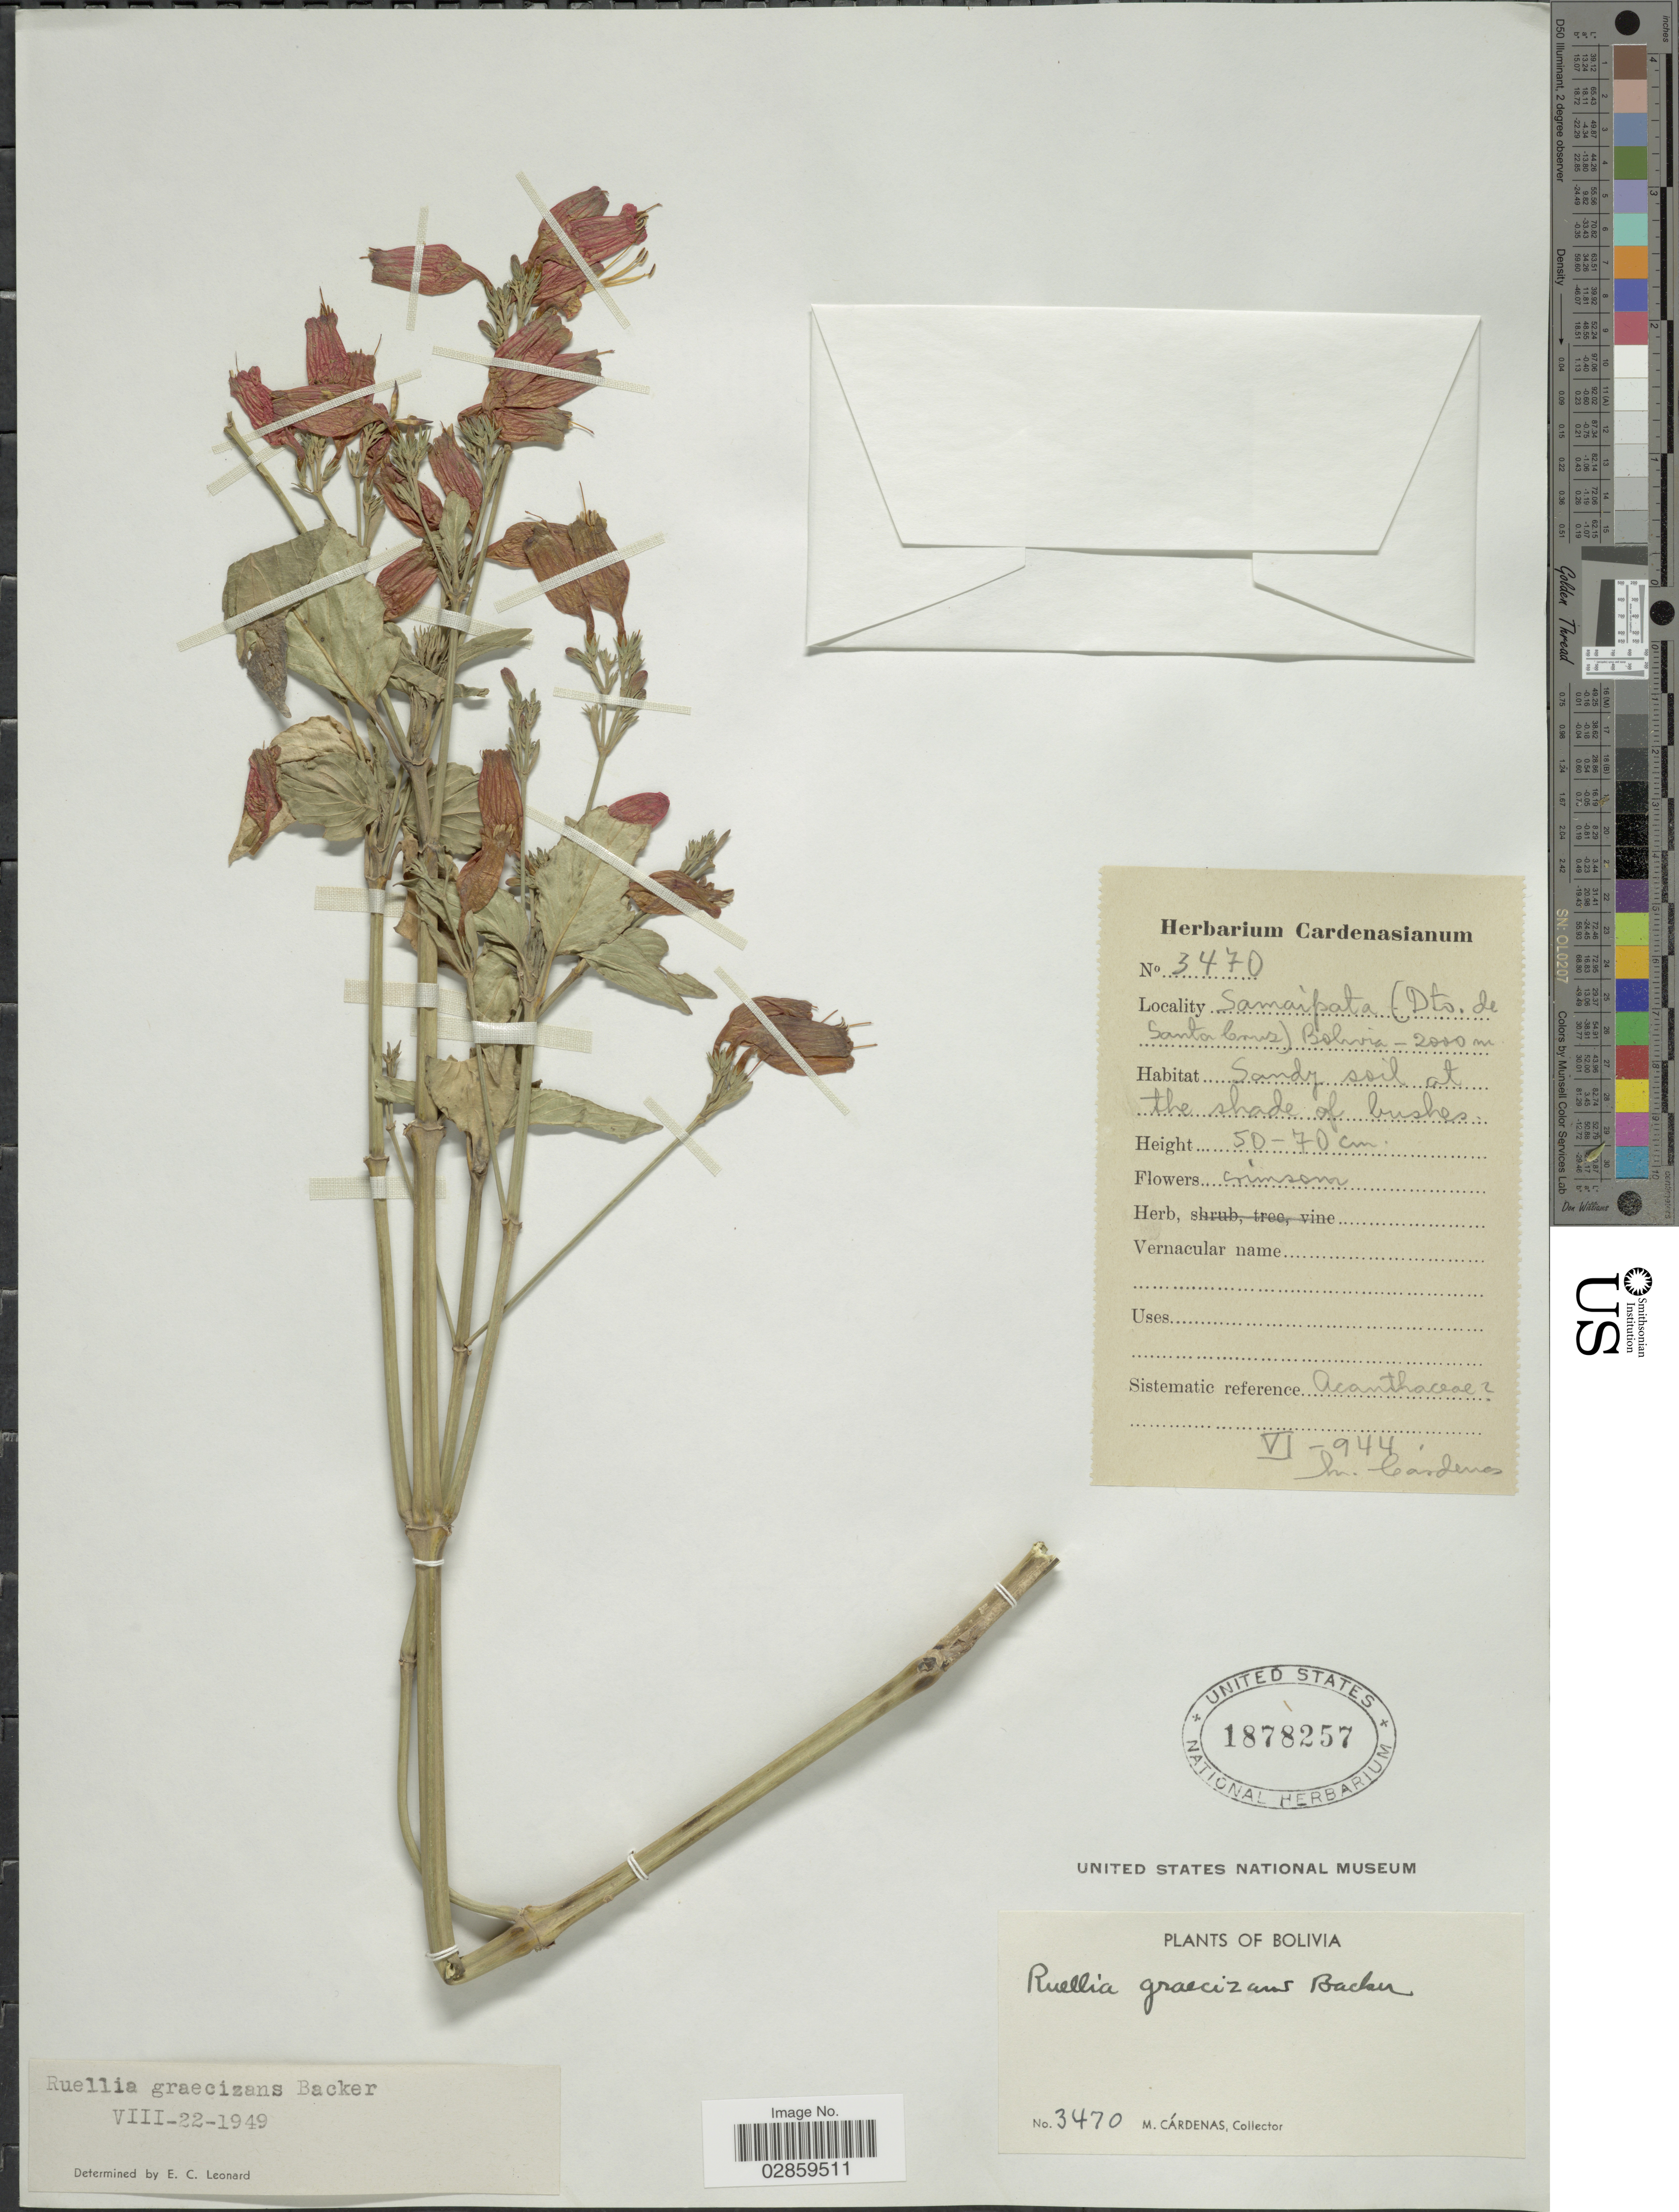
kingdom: Plantae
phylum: Tracheophyta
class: Magnoliopsida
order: Lamiales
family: Acanthaceae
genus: Ruellia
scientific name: Ruellia brevifolia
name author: (Pohl) C. Ezcurra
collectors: M. Cárdenas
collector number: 3470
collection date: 1944-06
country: Bolivia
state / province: Santa Cruz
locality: Samaipata (Dto. de Santa Cruz).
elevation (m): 2000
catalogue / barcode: US 1878257